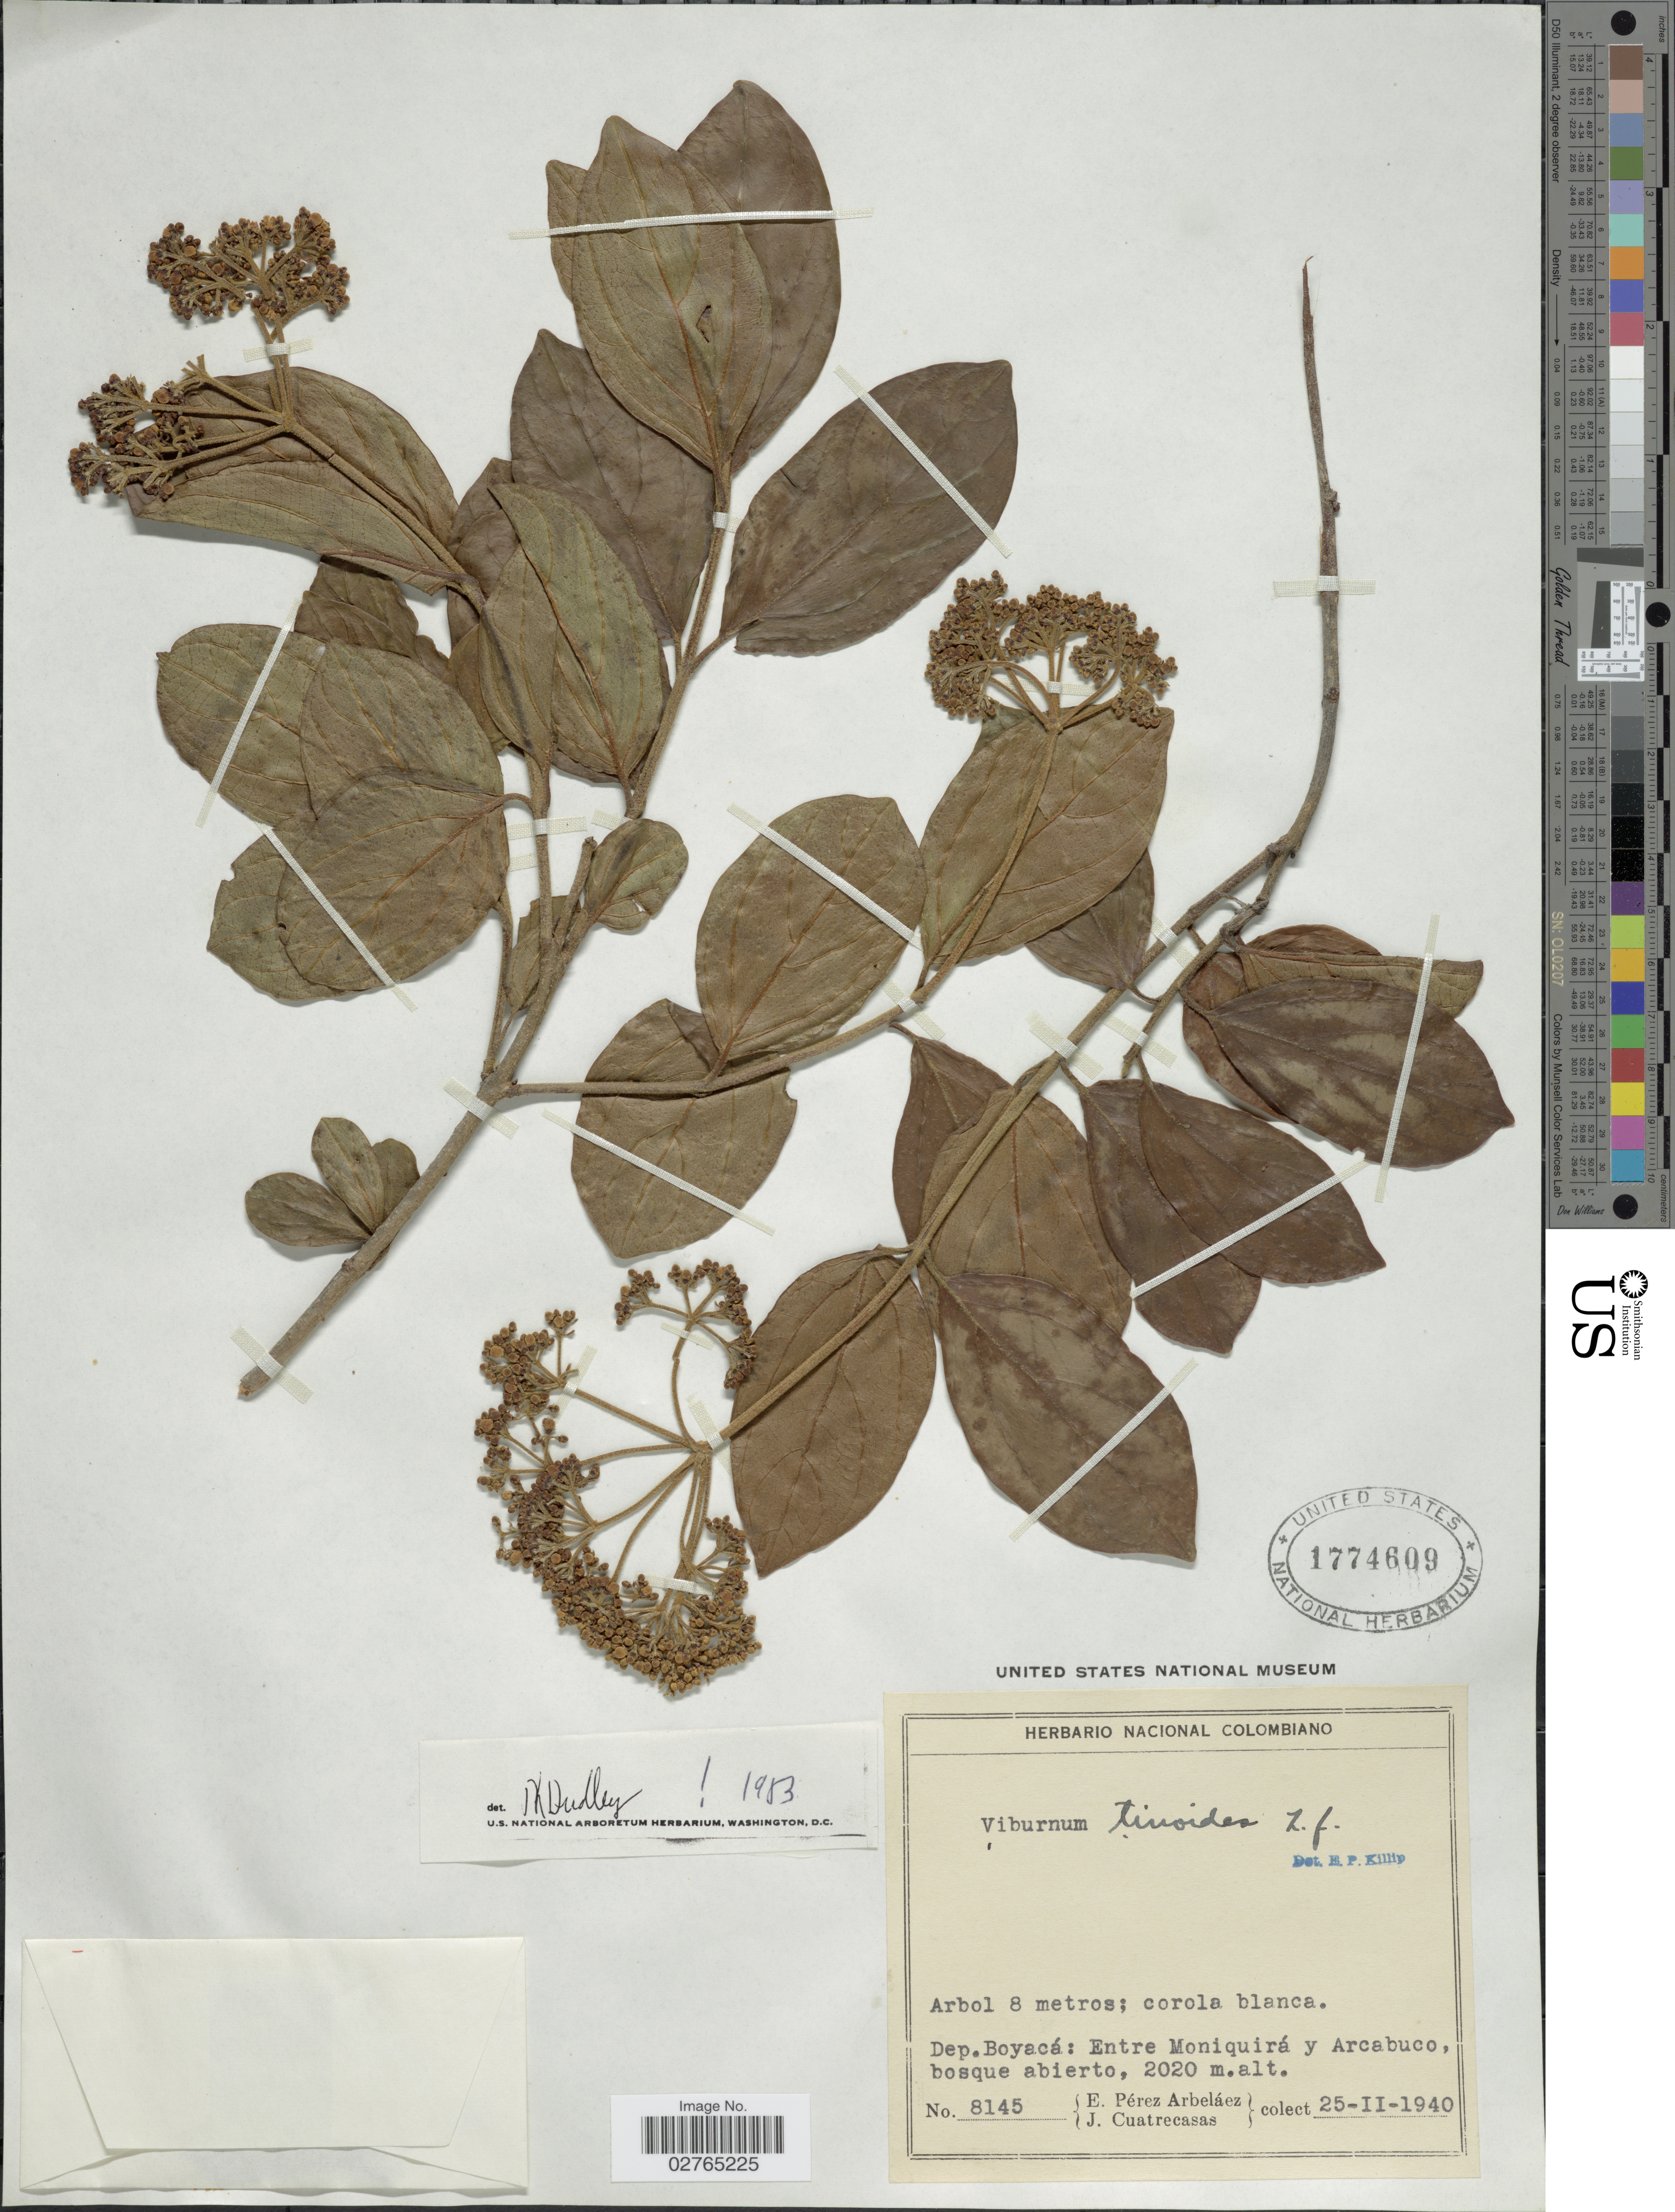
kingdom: Plantae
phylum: Tracheophyta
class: Magnoliopsida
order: Dipsacales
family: Viburnaceae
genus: Viburnum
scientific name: Viburnum tinoides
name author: L. f.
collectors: E. Pérez Arbeláez & J. Cuatrecasas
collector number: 8145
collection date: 1940-02-25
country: Colombia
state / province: Boyacá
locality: Dep. Boyacá: Entre Moniquirá y Arcabuco, bosque abierto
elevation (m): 2020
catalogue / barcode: US 1774609